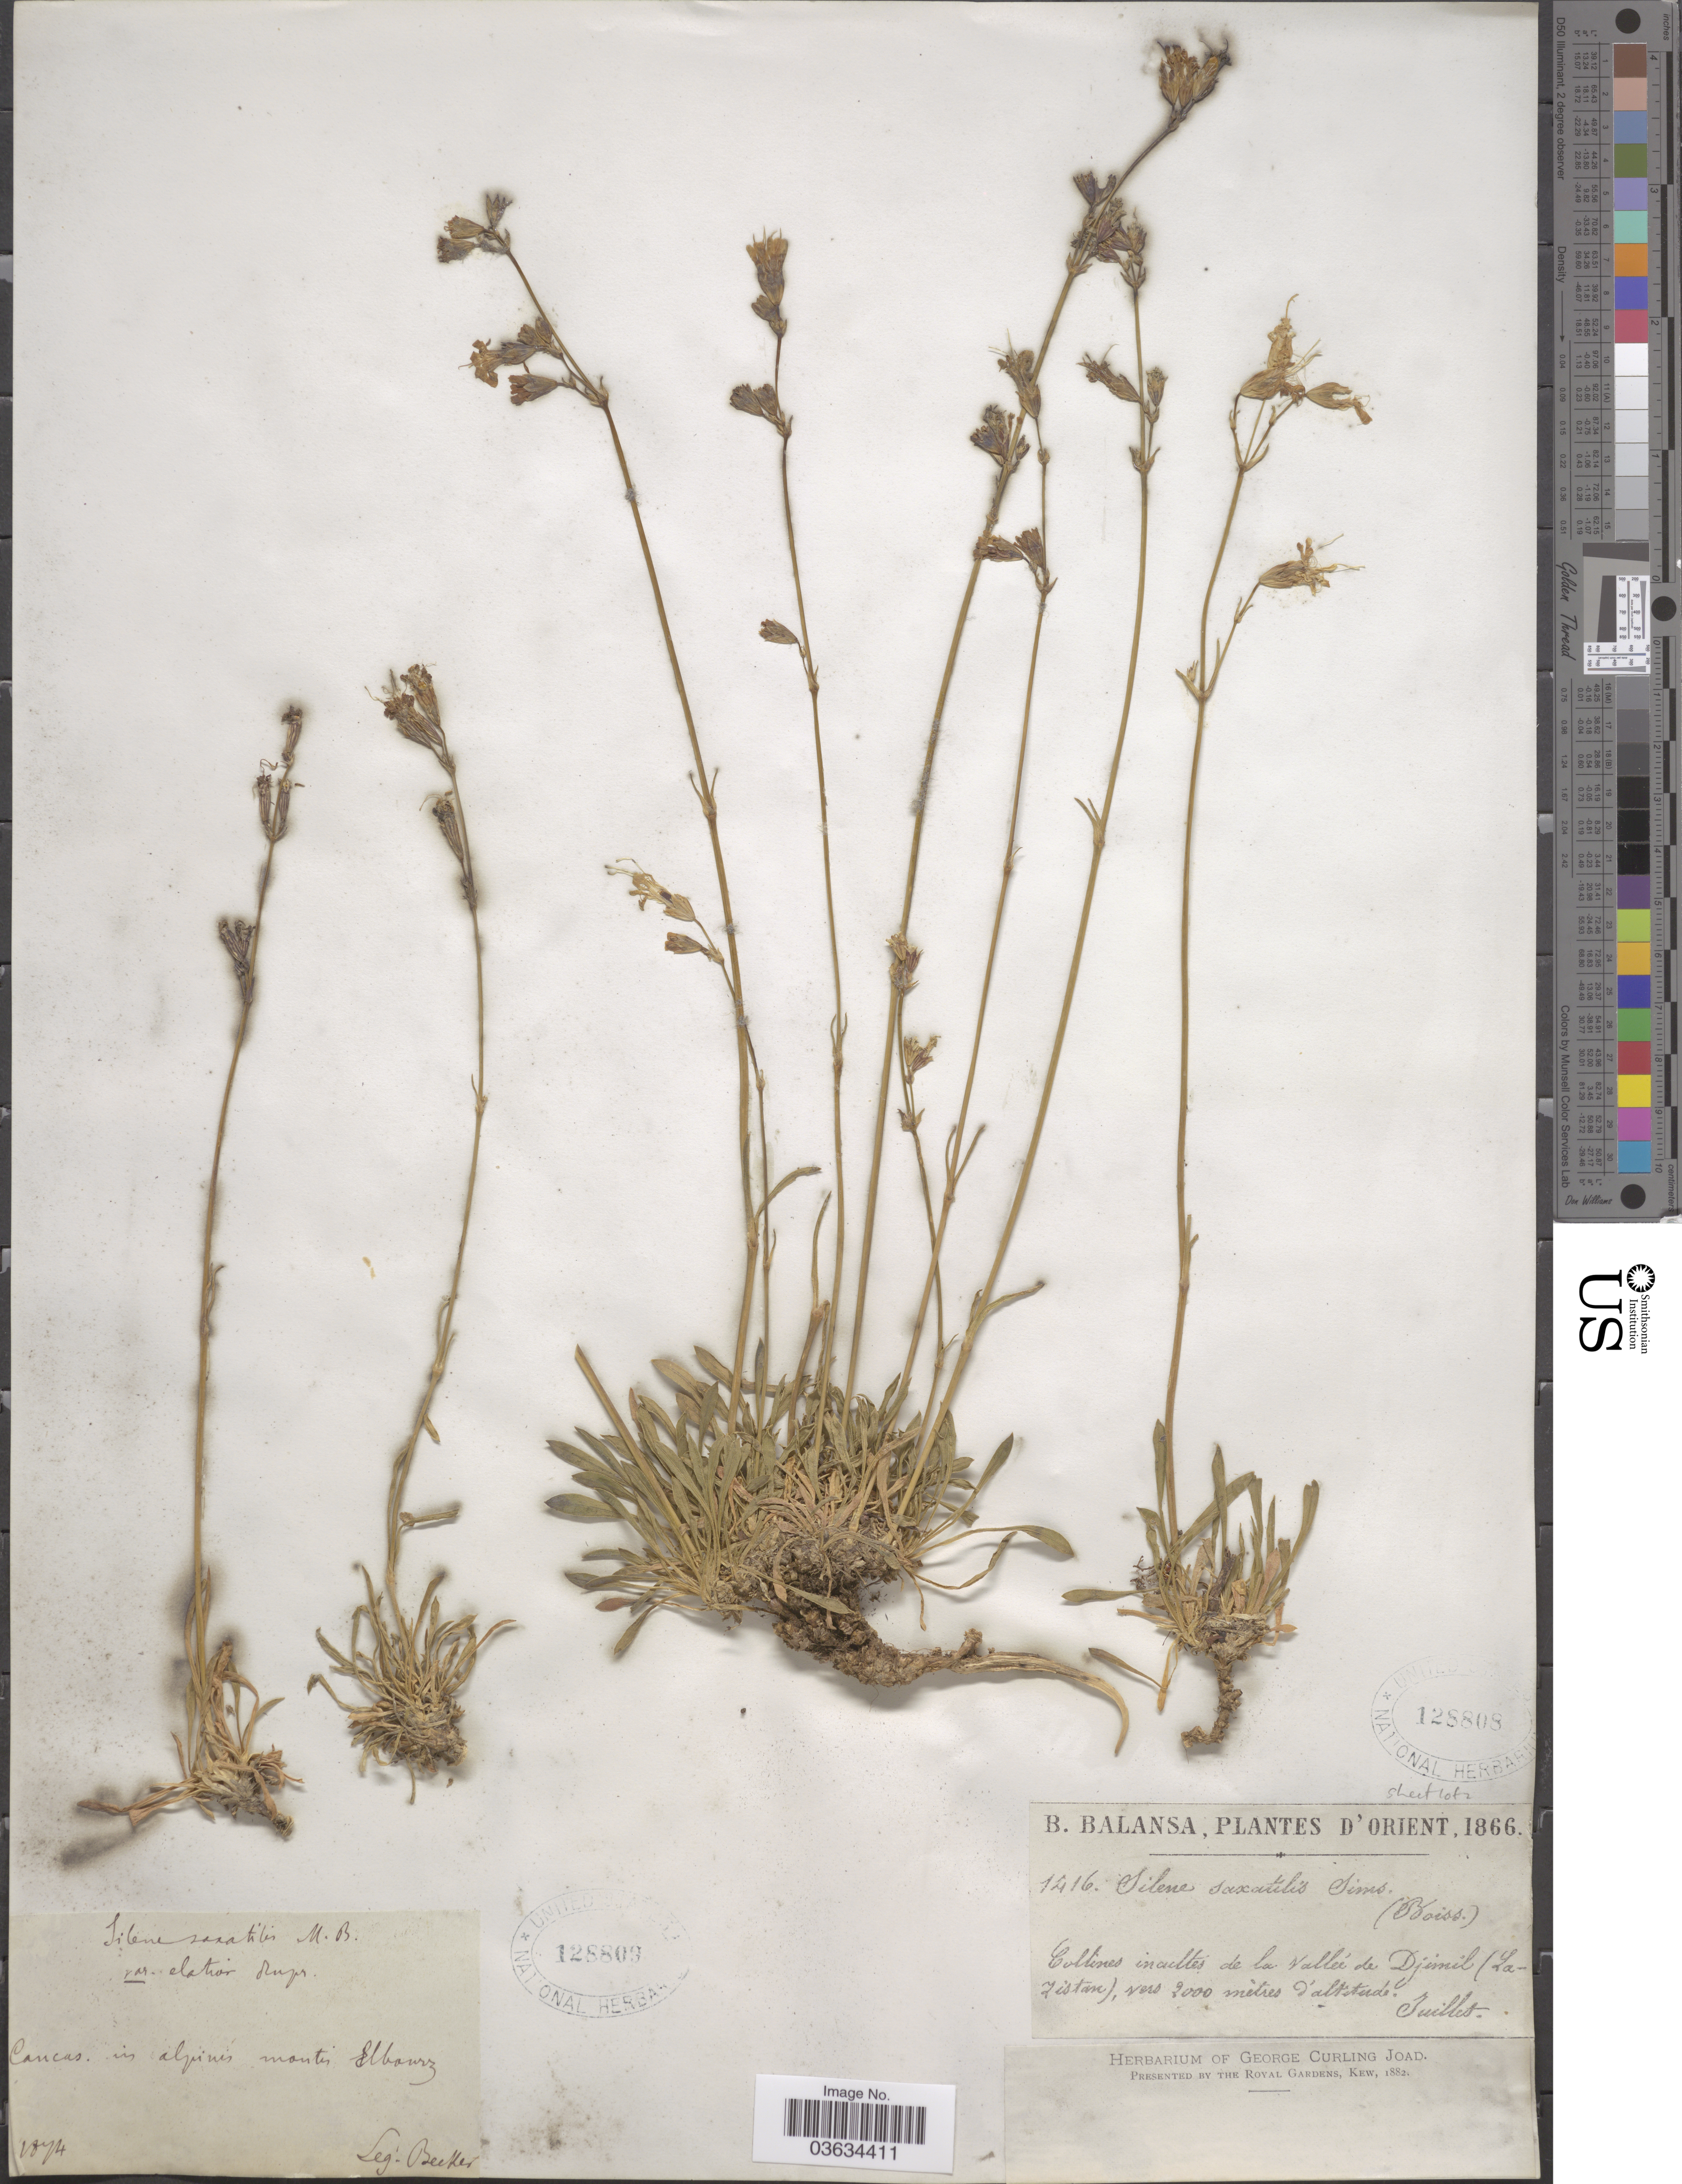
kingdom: Plantae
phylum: Tracheophyta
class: Magnoliopsida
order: Caryophyllales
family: Caryophyllaceae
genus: Silene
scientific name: Silene saxatilis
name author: Sims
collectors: -. Becker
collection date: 1874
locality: Caucas in alpirus montis Elbourz.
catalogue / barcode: US 128809